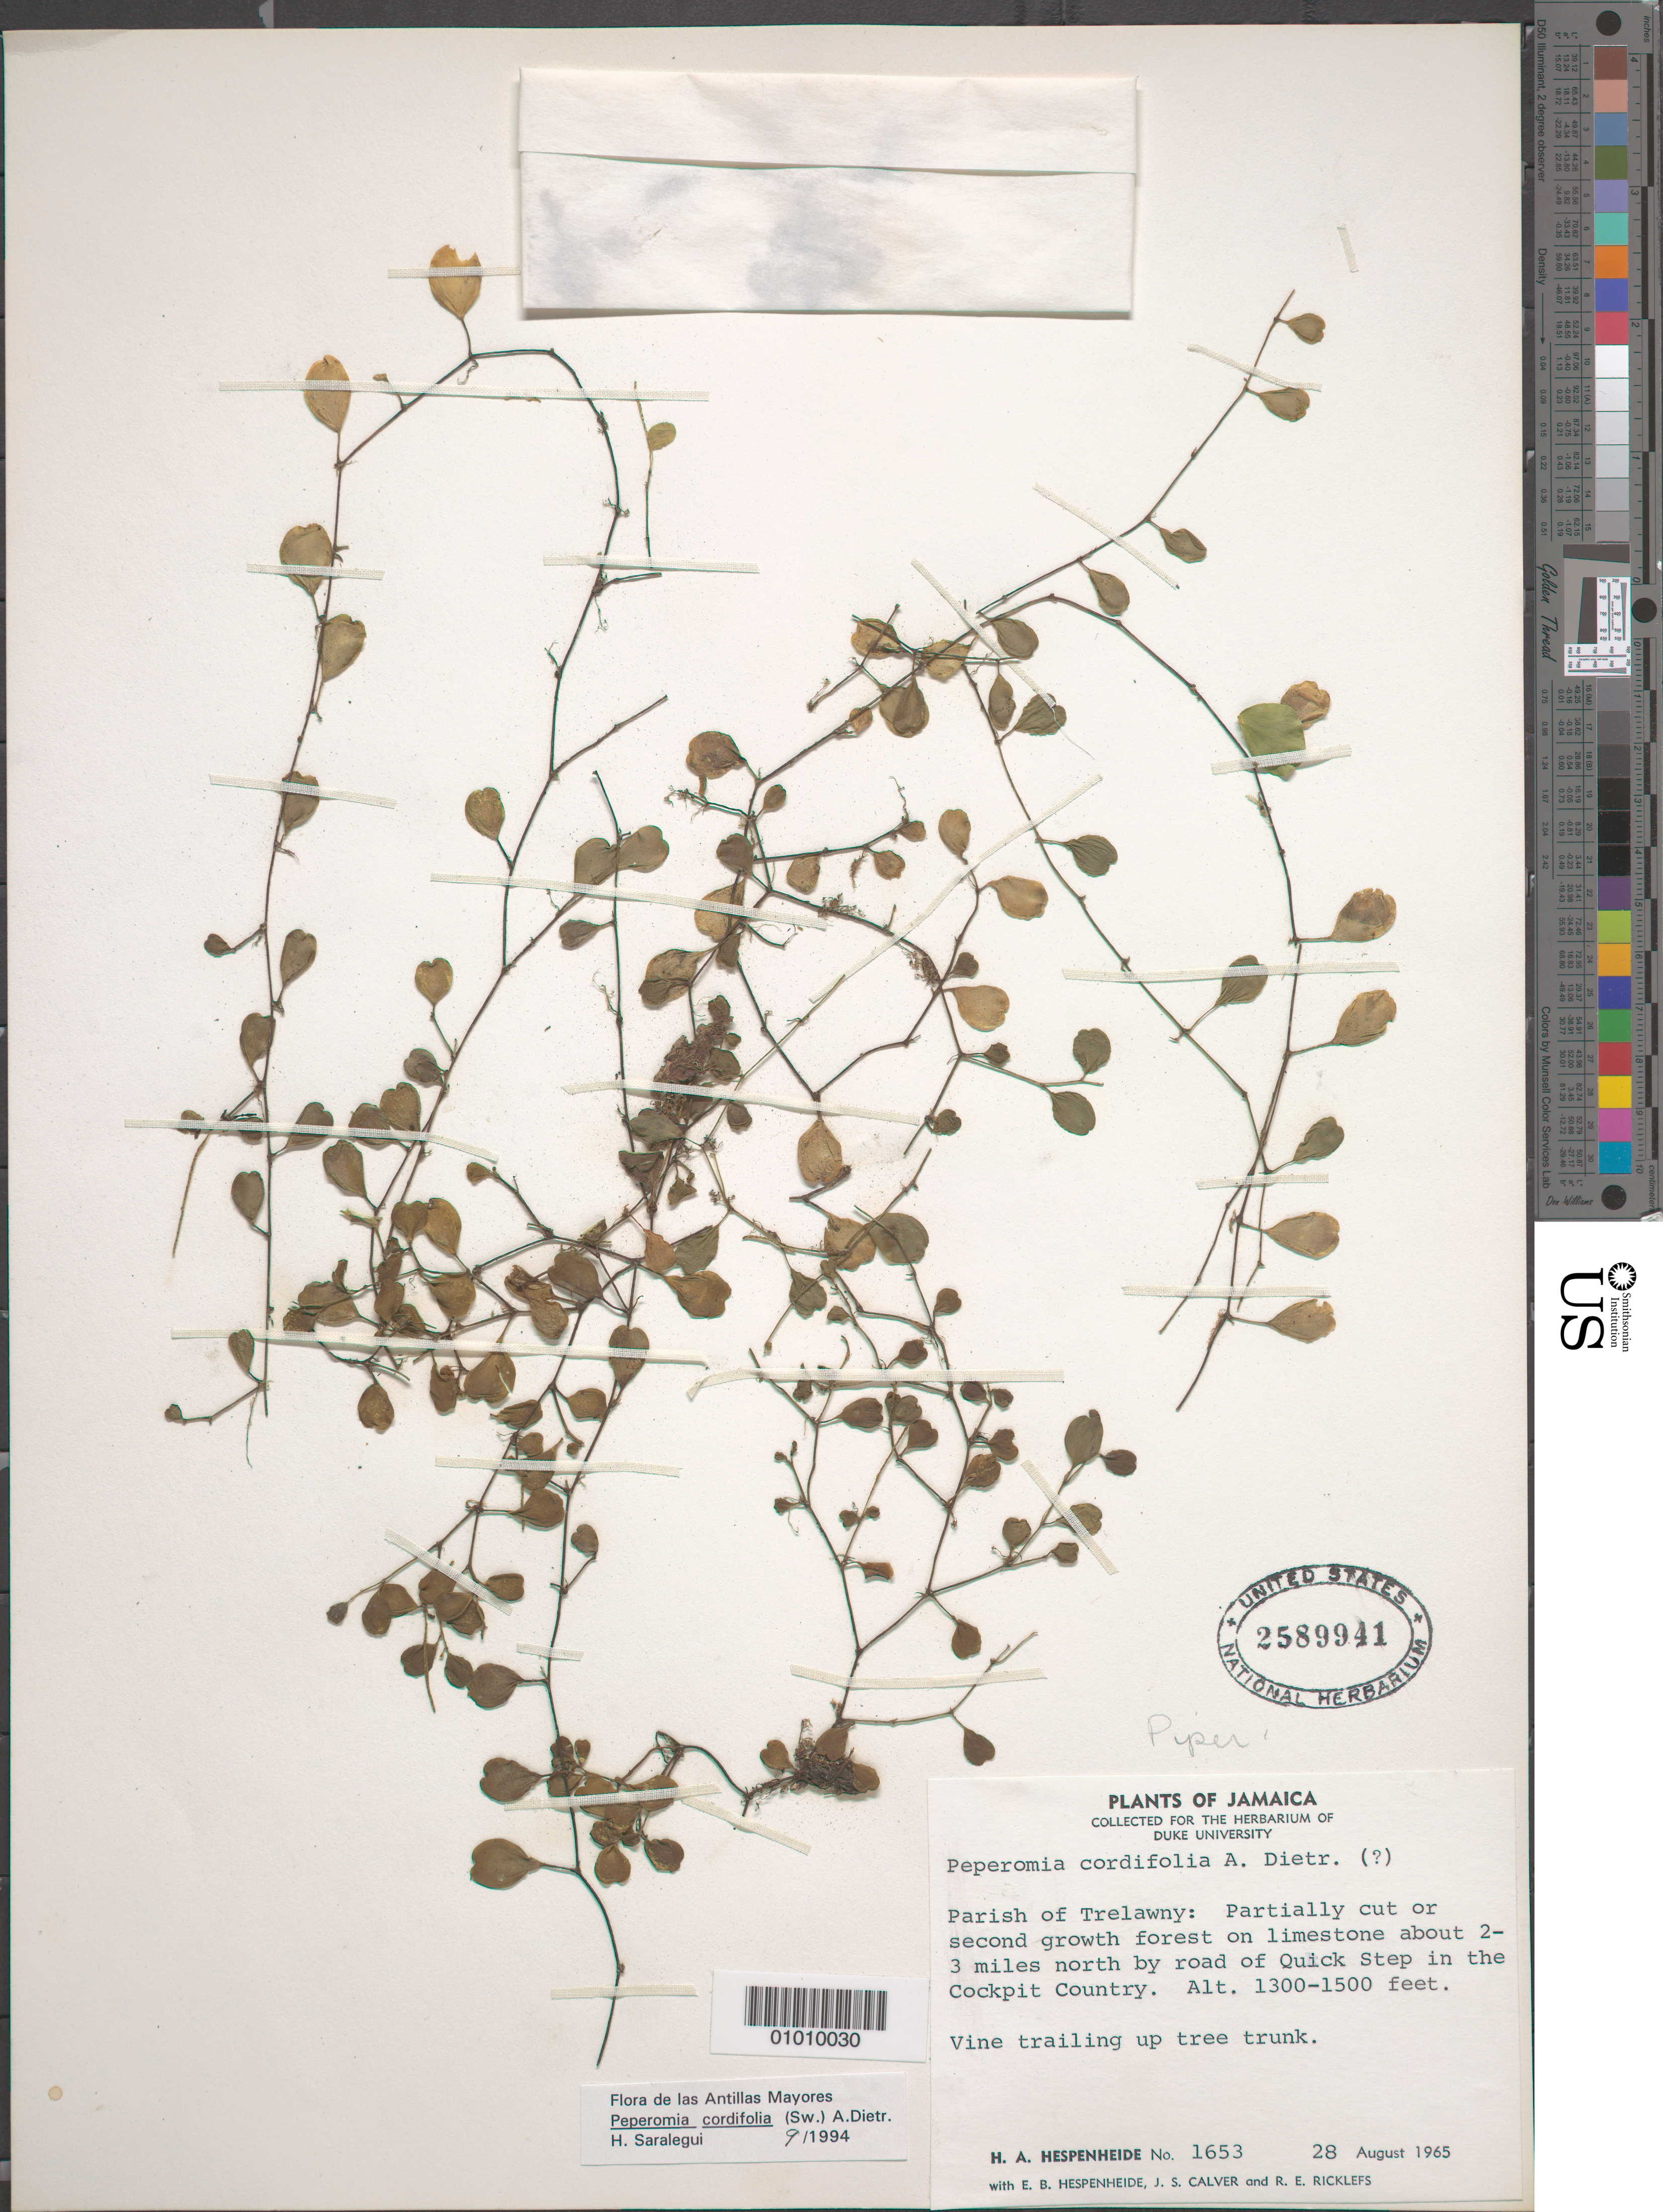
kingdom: Plantae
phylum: Tracheophyta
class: Magnoliopsida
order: Piperales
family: Piperaceae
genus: Peperomia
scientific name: Peperomia cordifolia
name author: (Sw.) A. Dietr.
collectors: E. Hespenheide, J. Calver & R. Ricklefs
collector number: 1653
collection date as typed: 28 Aug 1965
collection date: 1965-08-28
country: Jamaica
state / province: Trelawny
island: Jamaica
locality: Parish of Trelawny: Partially cut or second growth forest on limestone about 2-3 miles N by road of Quick Step in the Cockpit Country.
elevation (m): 396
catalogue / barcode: US 2589941